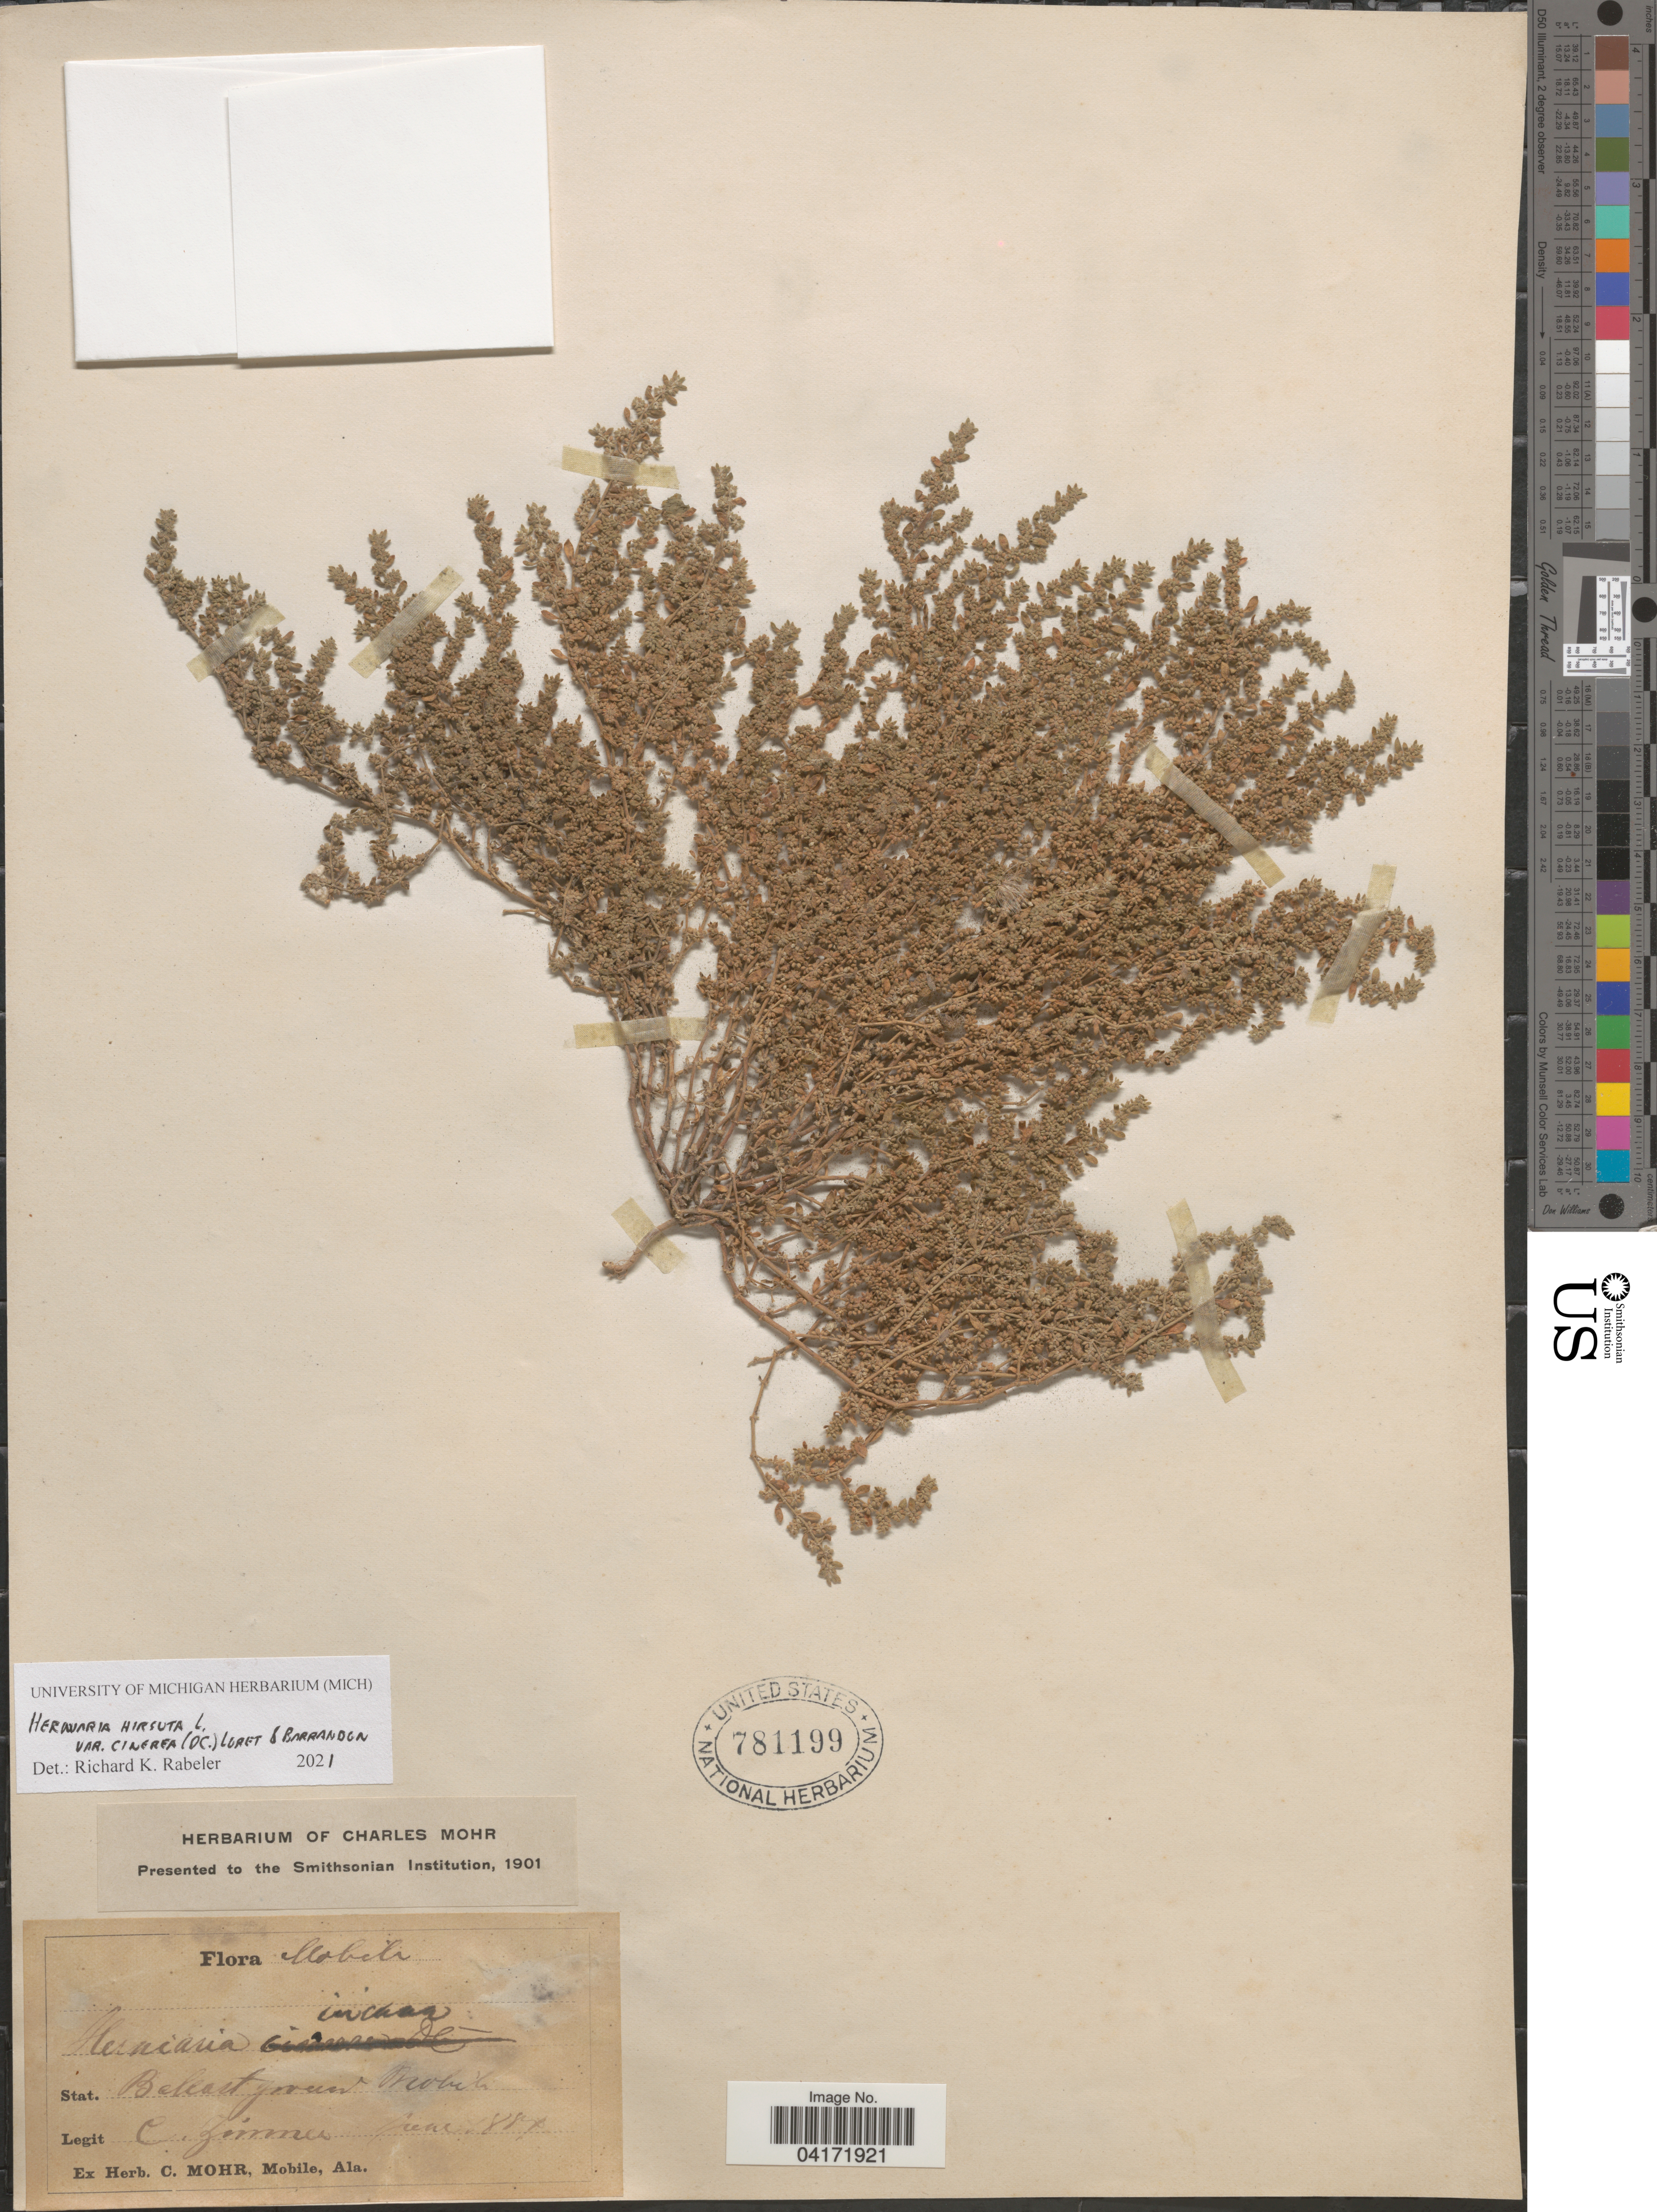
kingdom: Plantae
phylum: Tracheophyta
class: Magnoliopsida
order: Caryophyllales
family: Caryophyllaceae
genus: Herniaria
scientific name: Herniaria hirsuta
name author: L.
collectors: C. Zimmer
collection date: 1887-06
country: United States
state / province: Alabama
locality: Bassat ground Mobile.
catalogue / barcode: US 781199